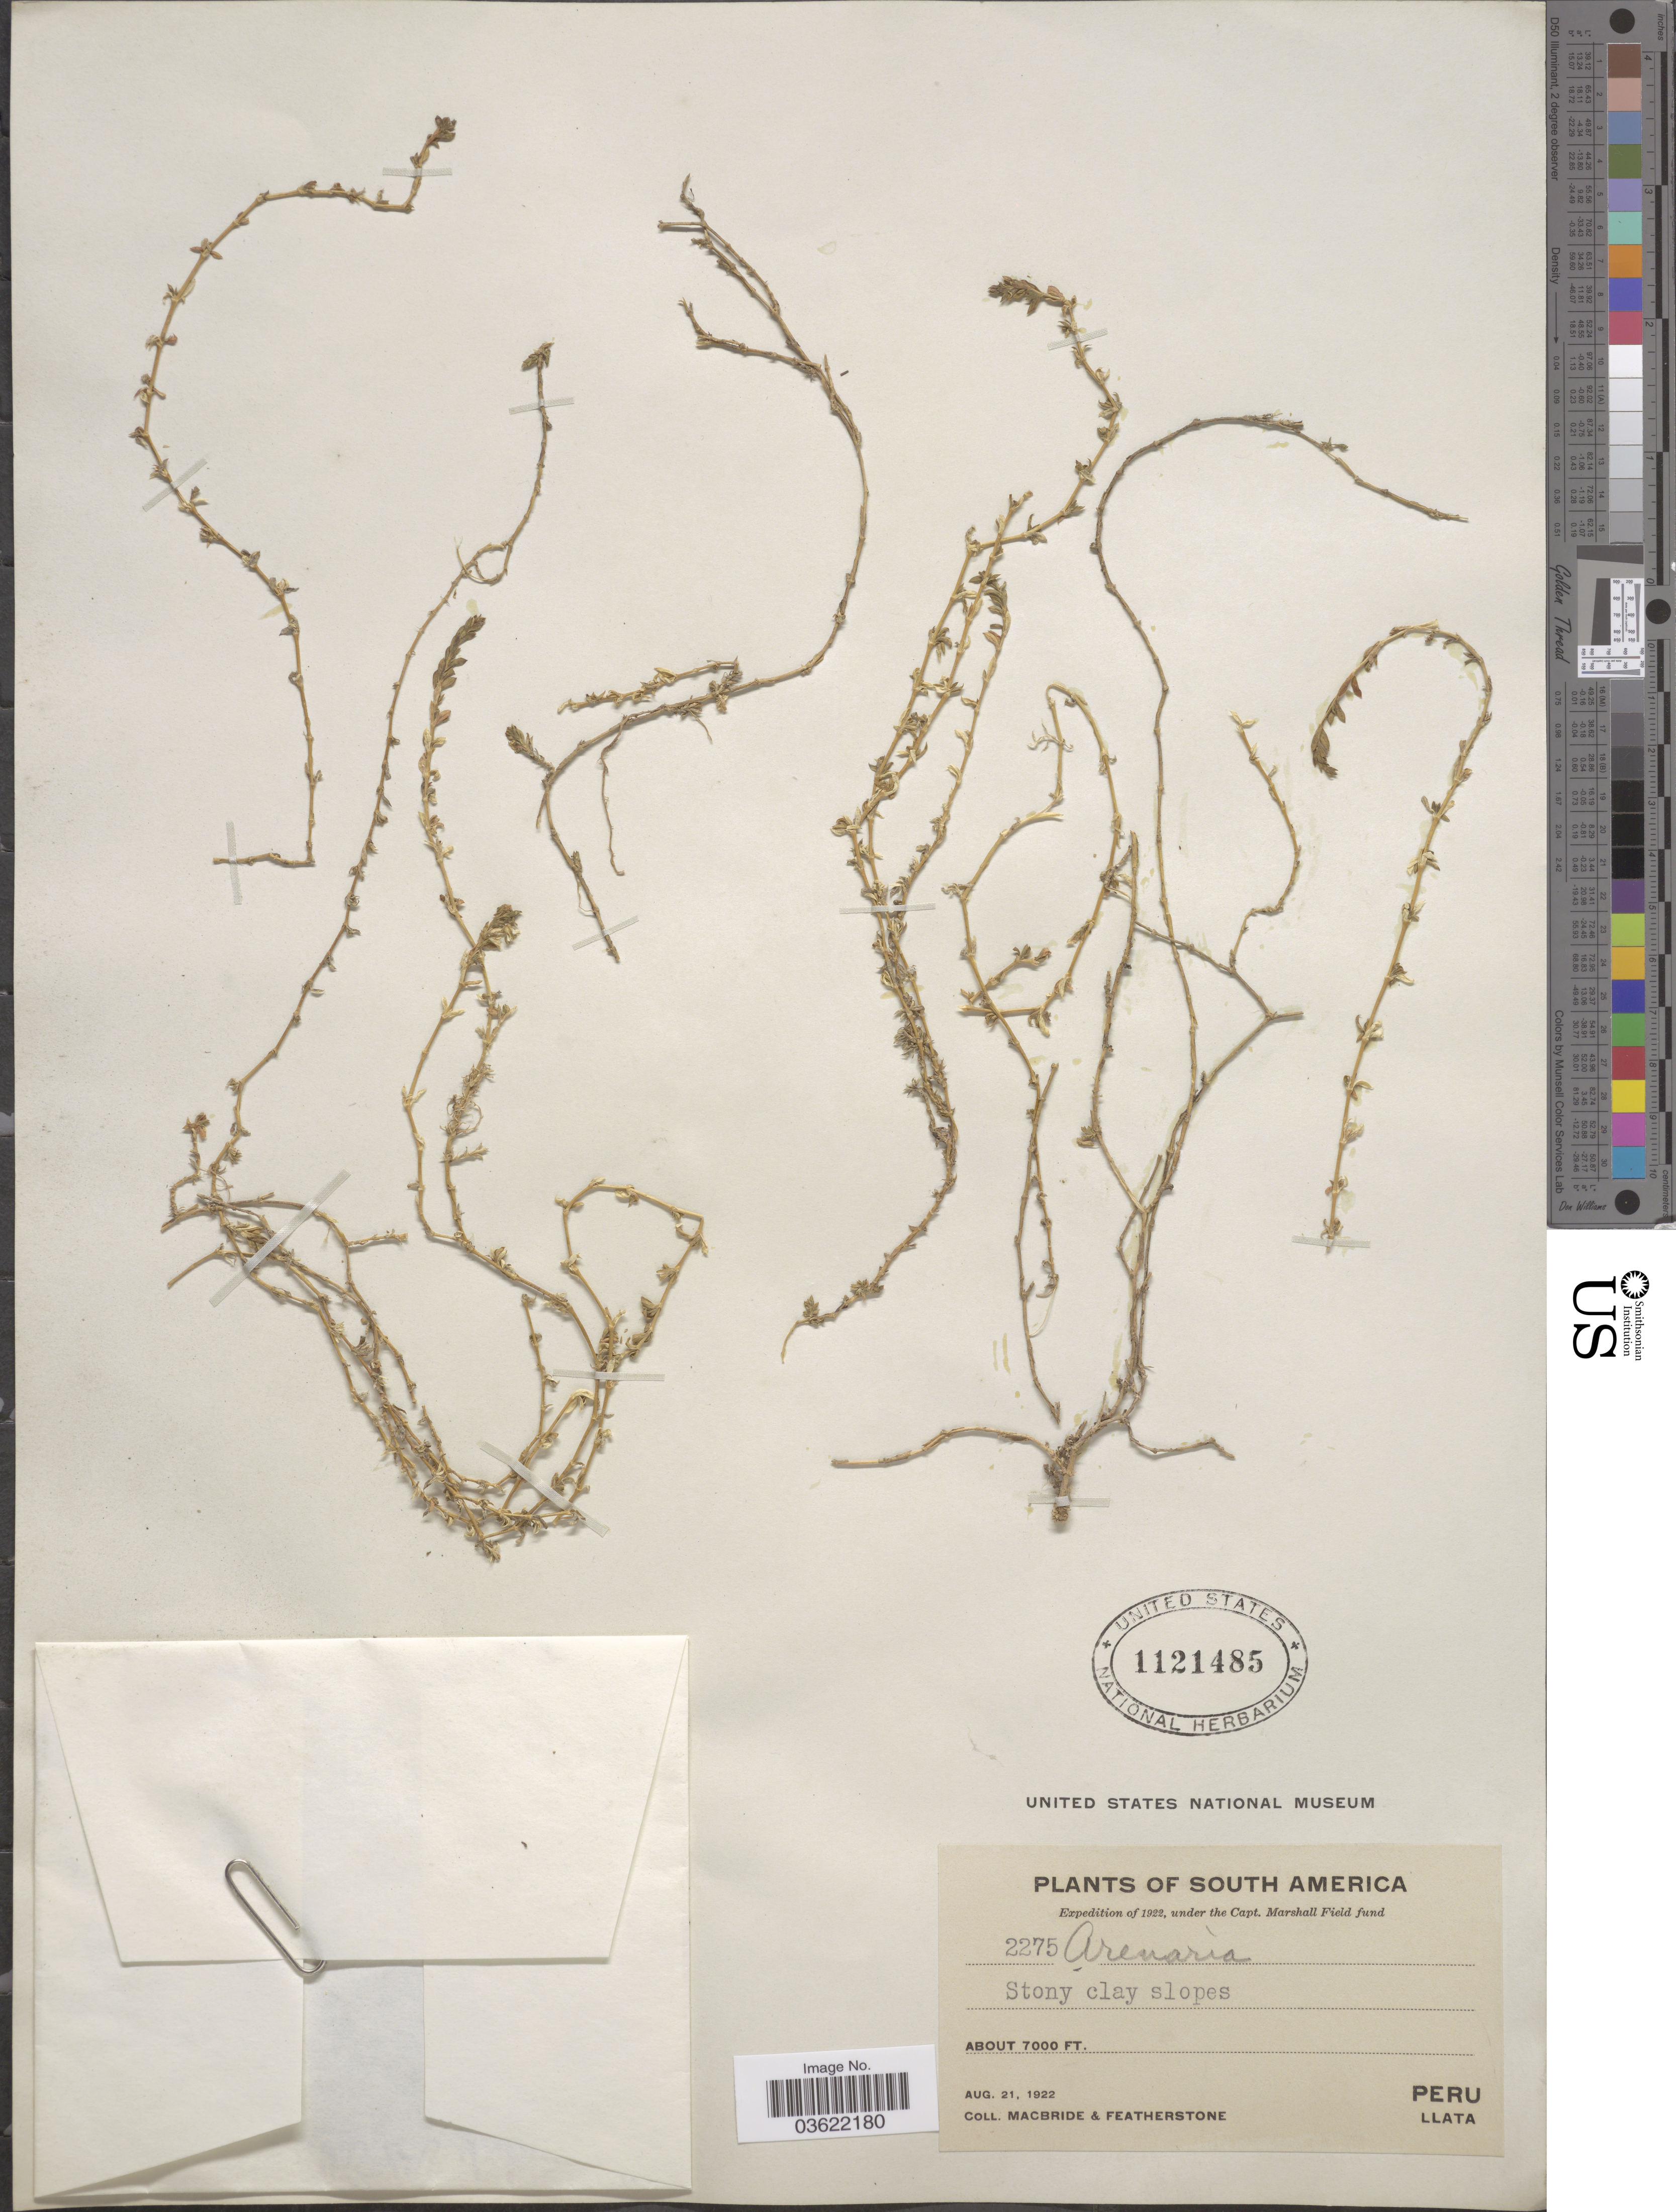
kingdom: Plantae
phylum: Tracheophyta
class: Magnoliopsida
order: Caryophyllales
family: Caryophyllaceae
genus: Arenaria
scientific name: Arenaria sp.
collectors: Macbride, -- & -. Featherstone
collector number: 2275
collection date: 1922-08-21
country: Peru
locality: Llata.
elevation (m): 2134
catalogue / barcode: US 1121485